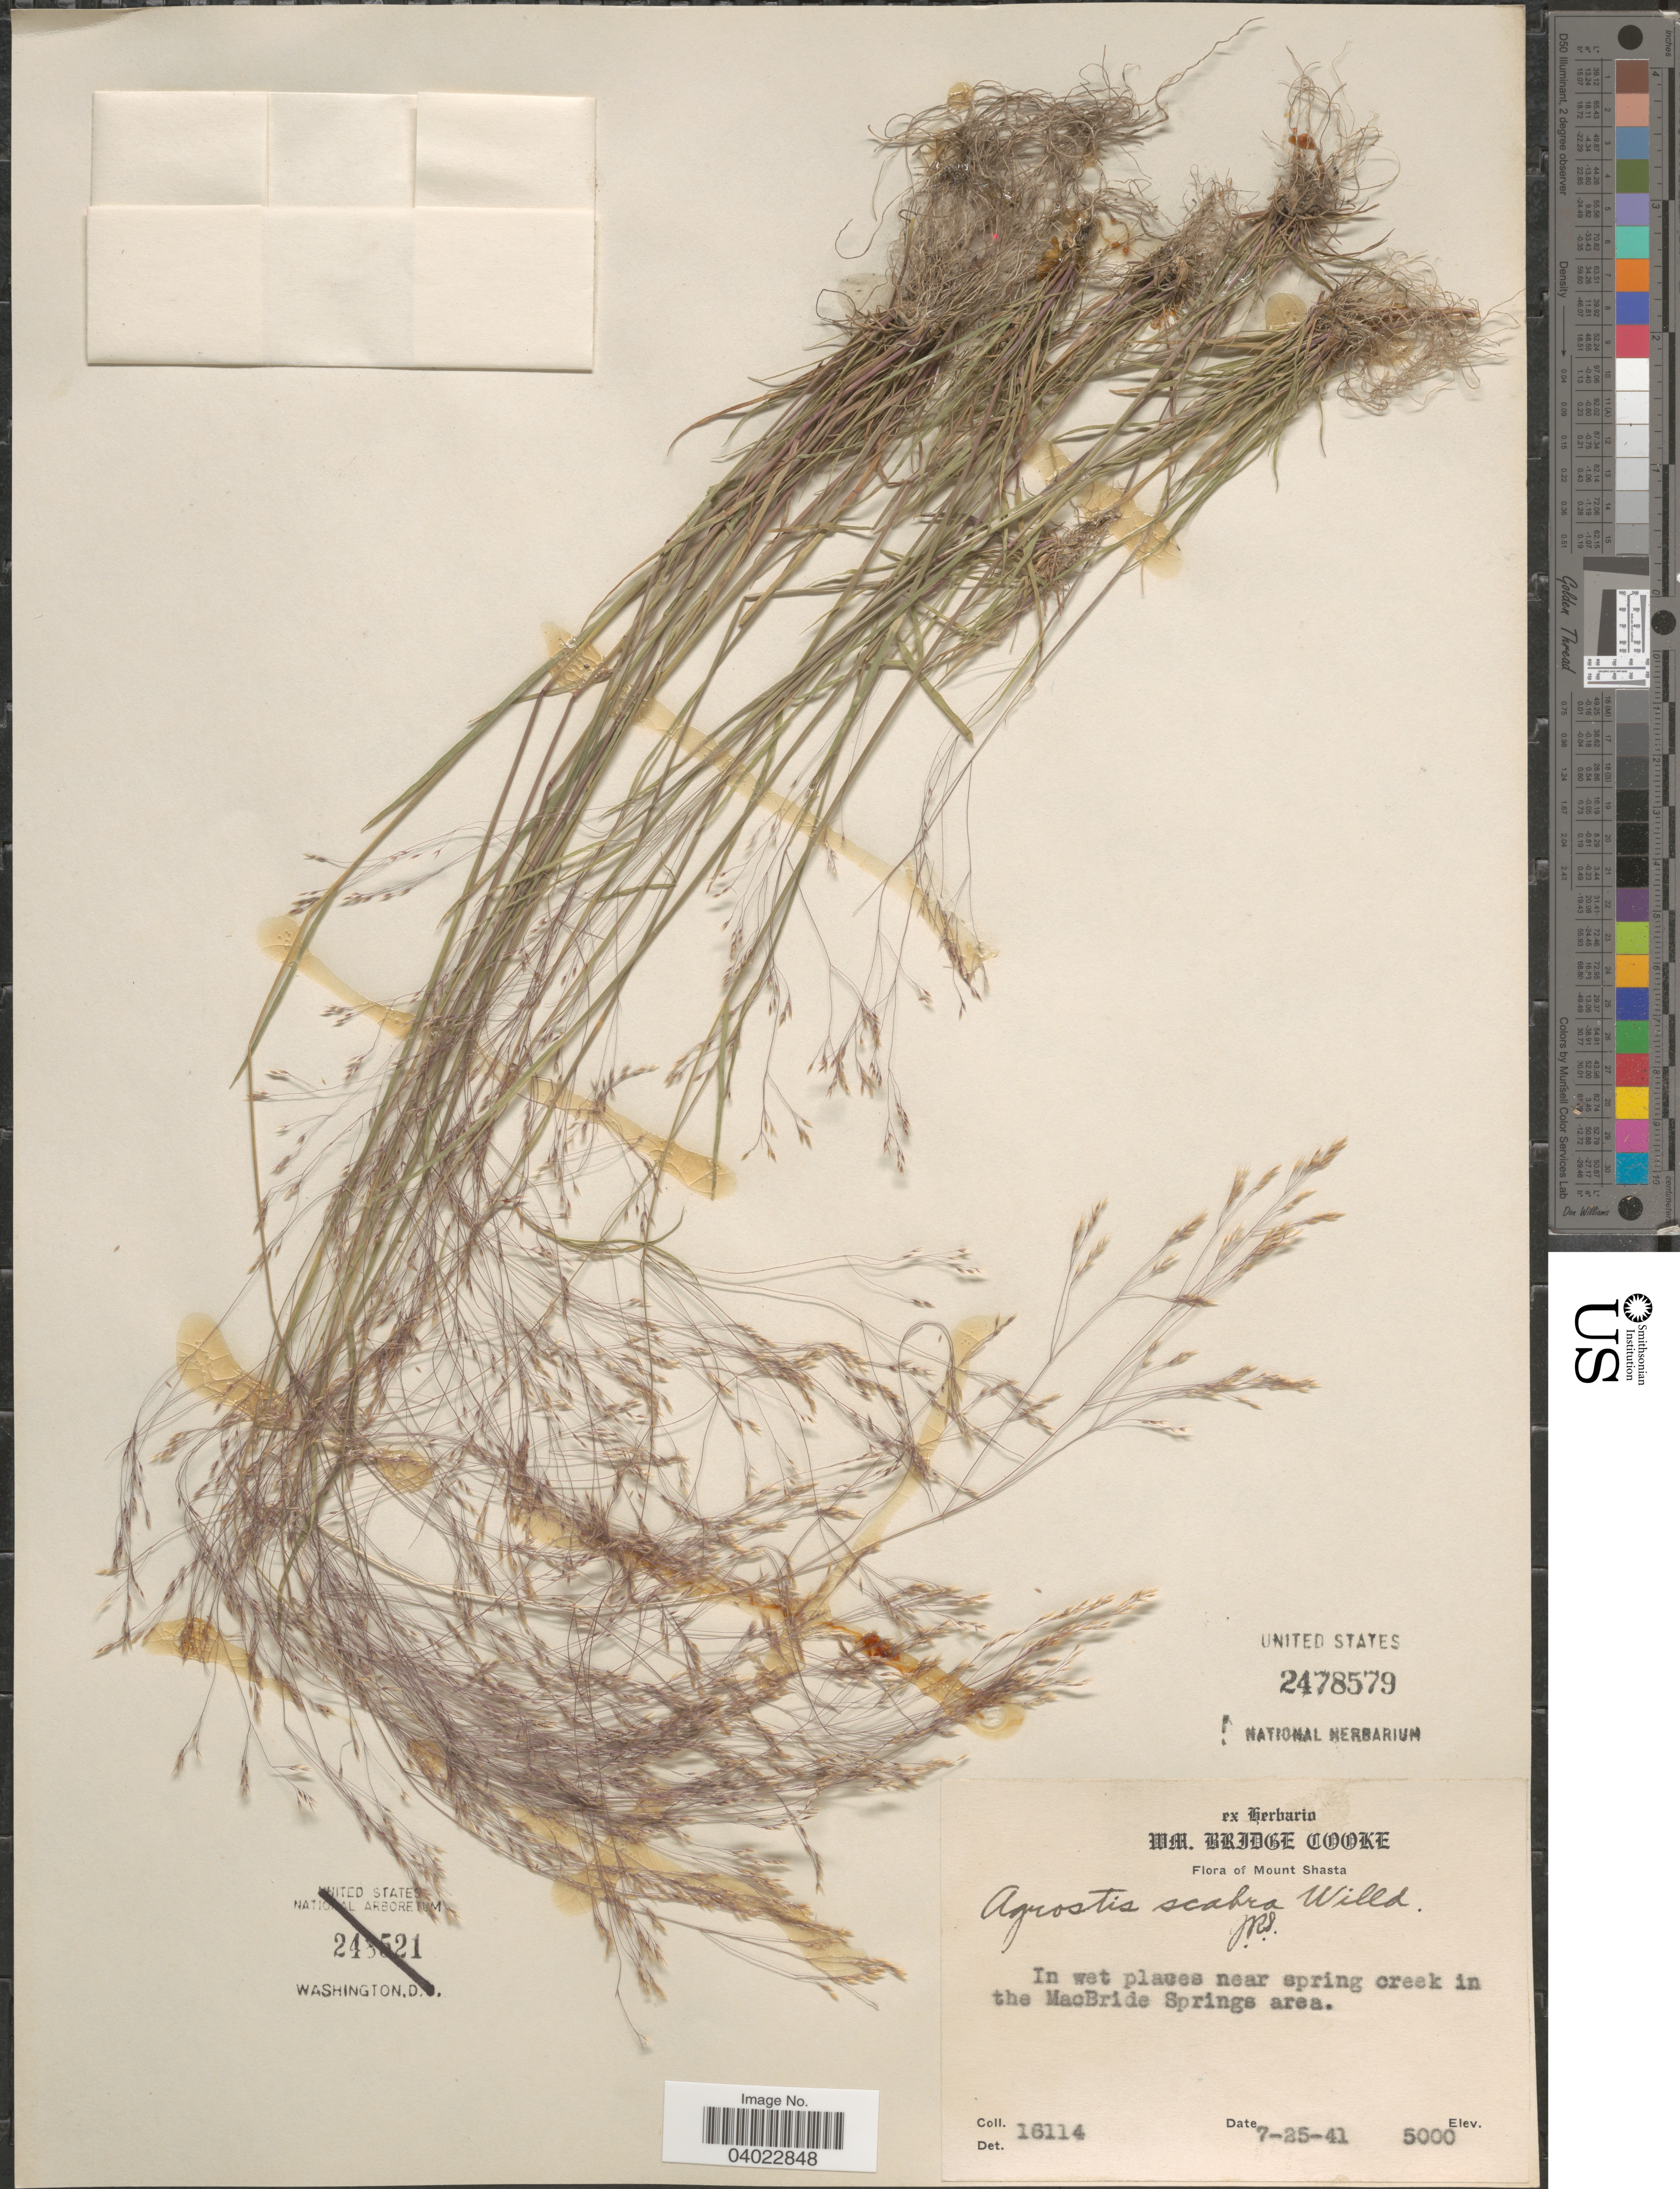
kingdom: Plantae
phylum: Tracheophyta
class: Liliopsida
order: Poales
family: Poaceae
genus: Agrostis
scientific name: Agrostis scabra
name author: Willd.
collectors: ex herb. WM. Bridge Cooke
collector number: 16114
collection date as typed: Transcribed d/m/y: 25/7/41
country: United States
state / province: California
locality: Mount Shasta. In wet places near spring creek in the MacBride Springs area.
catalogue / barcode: US 2478579